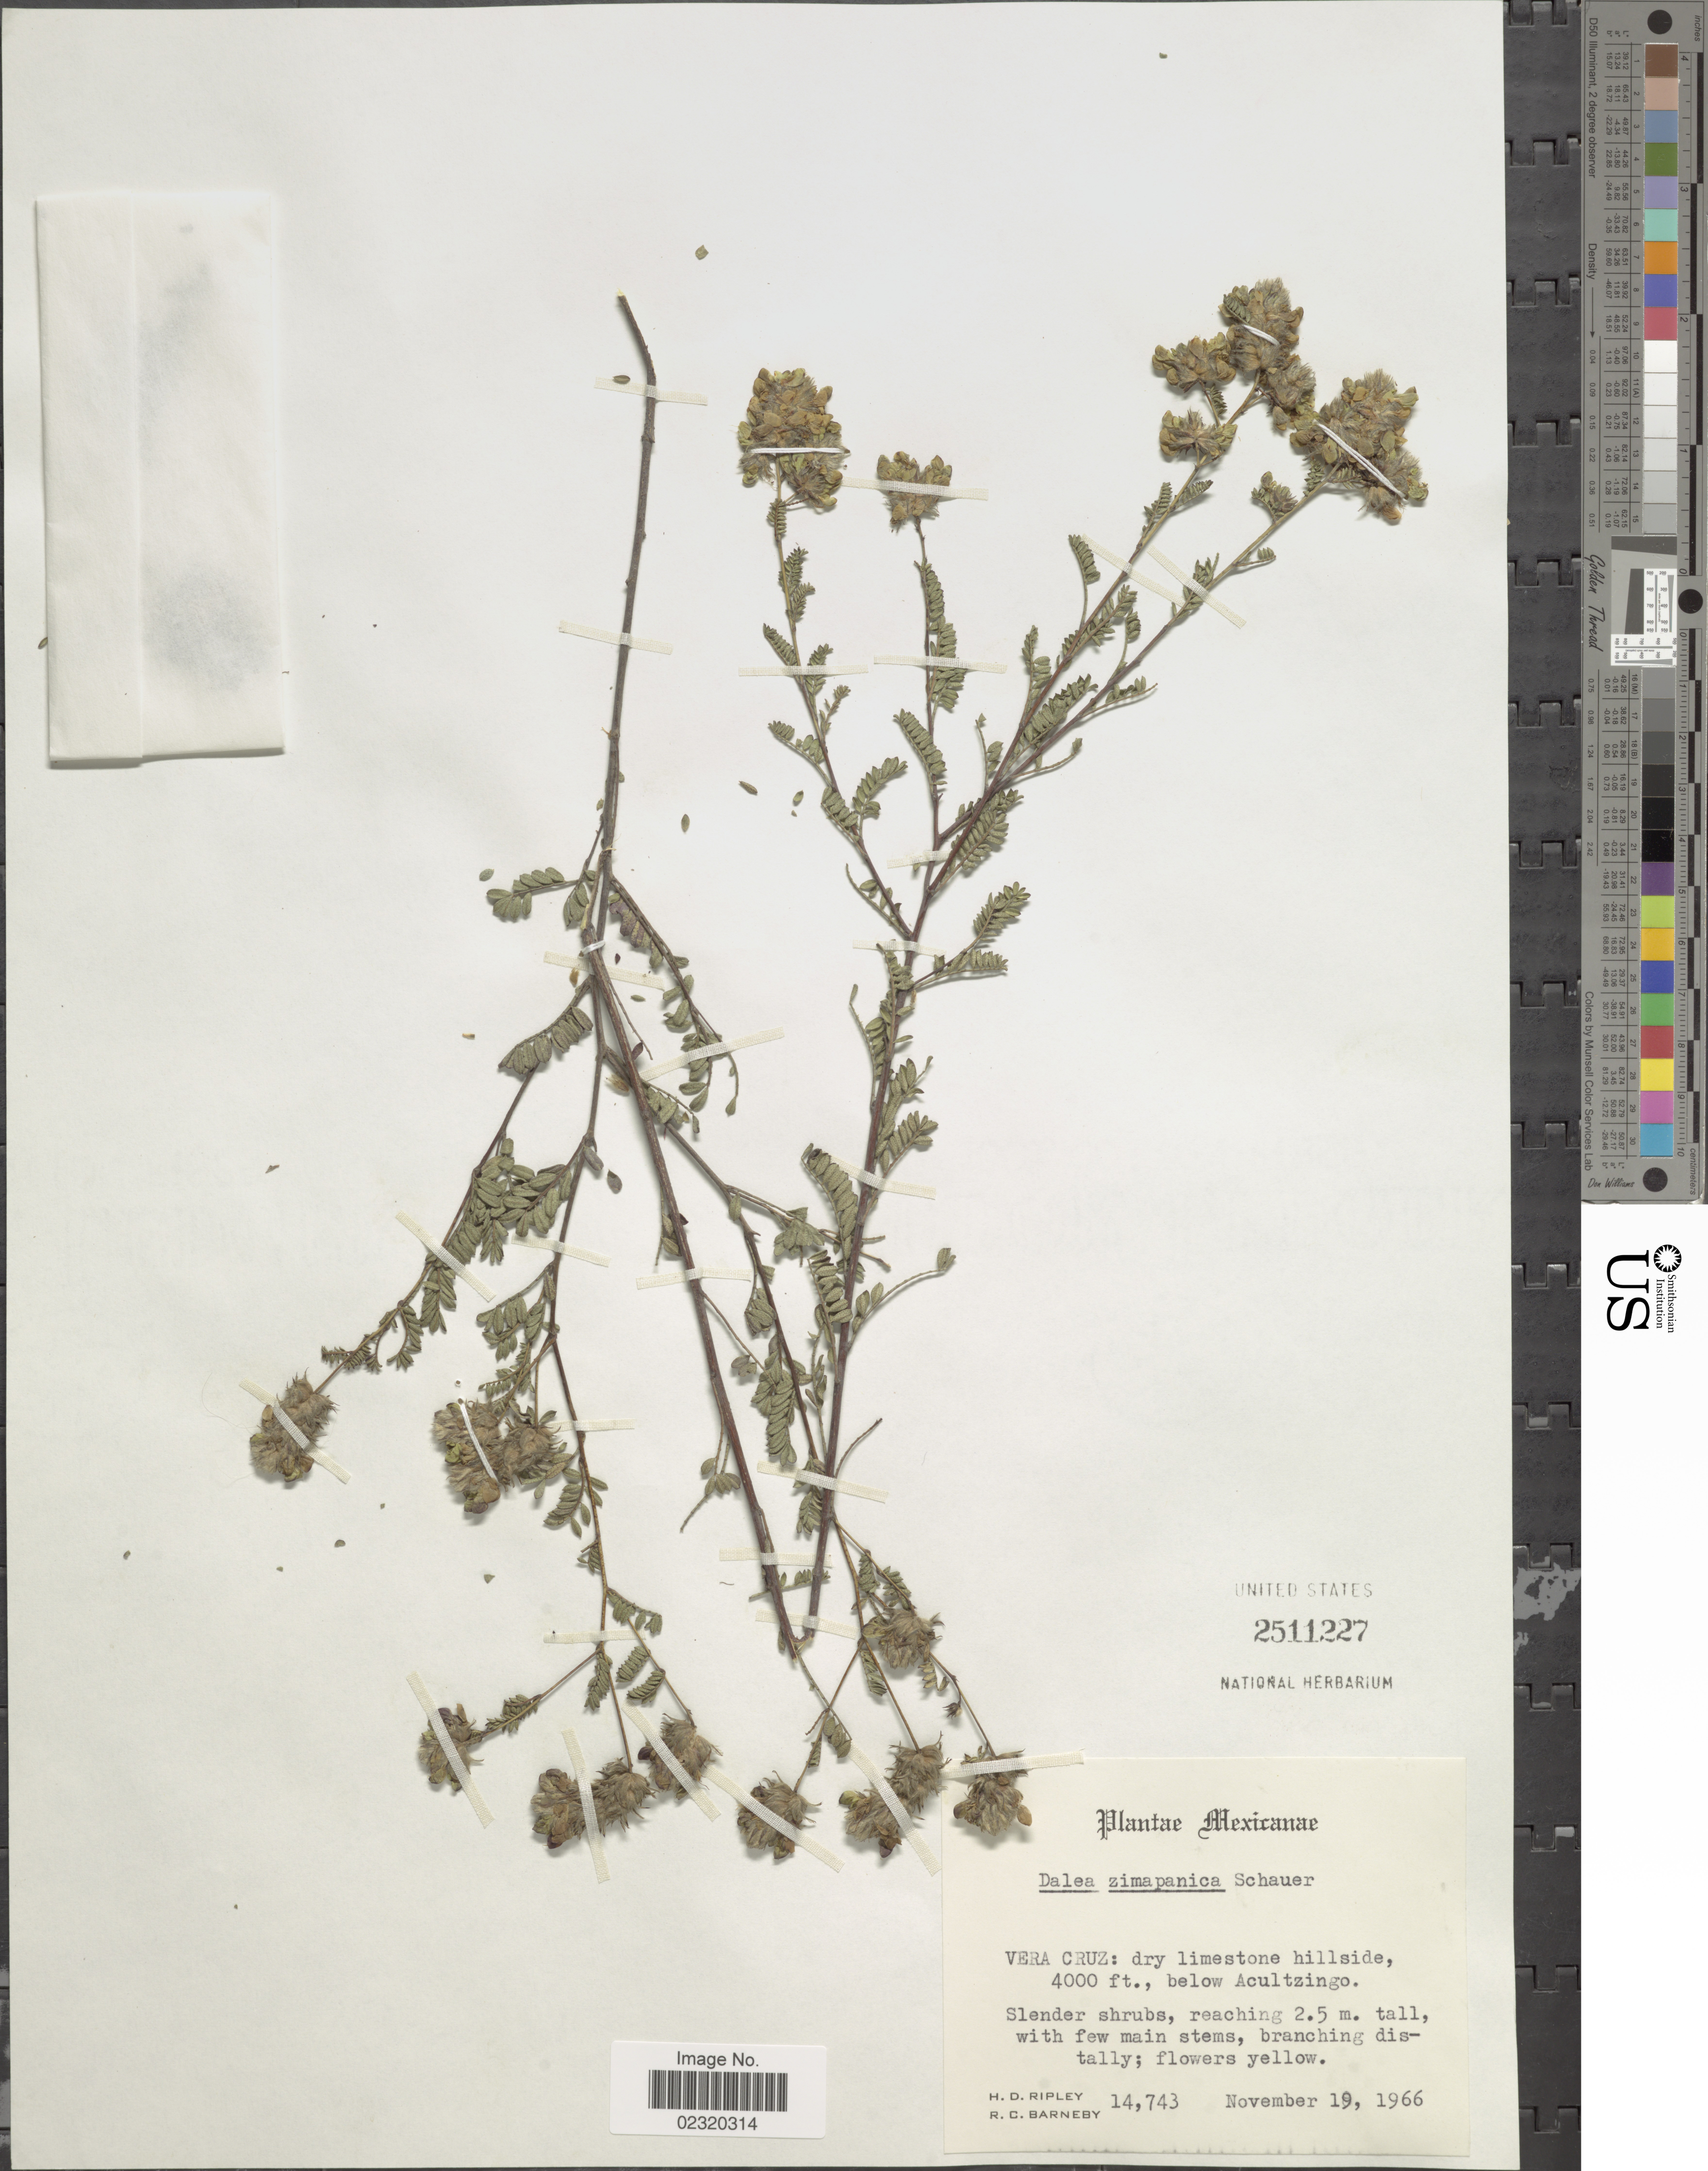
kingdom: Plantae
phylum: Tracheophyta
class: Magnoliopsida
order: Fabales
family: Fabaceae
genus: Dalea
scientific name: Dalea zimapanica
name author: S. Schauer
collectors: H. Ripley & R. C. Barneby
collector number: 14743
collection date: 1966-11-19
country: Mexico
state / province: Veracruz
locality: Vera Cruz: dry limestone hillside., below Acultzingo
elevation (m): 1219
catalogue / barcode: US 2511227